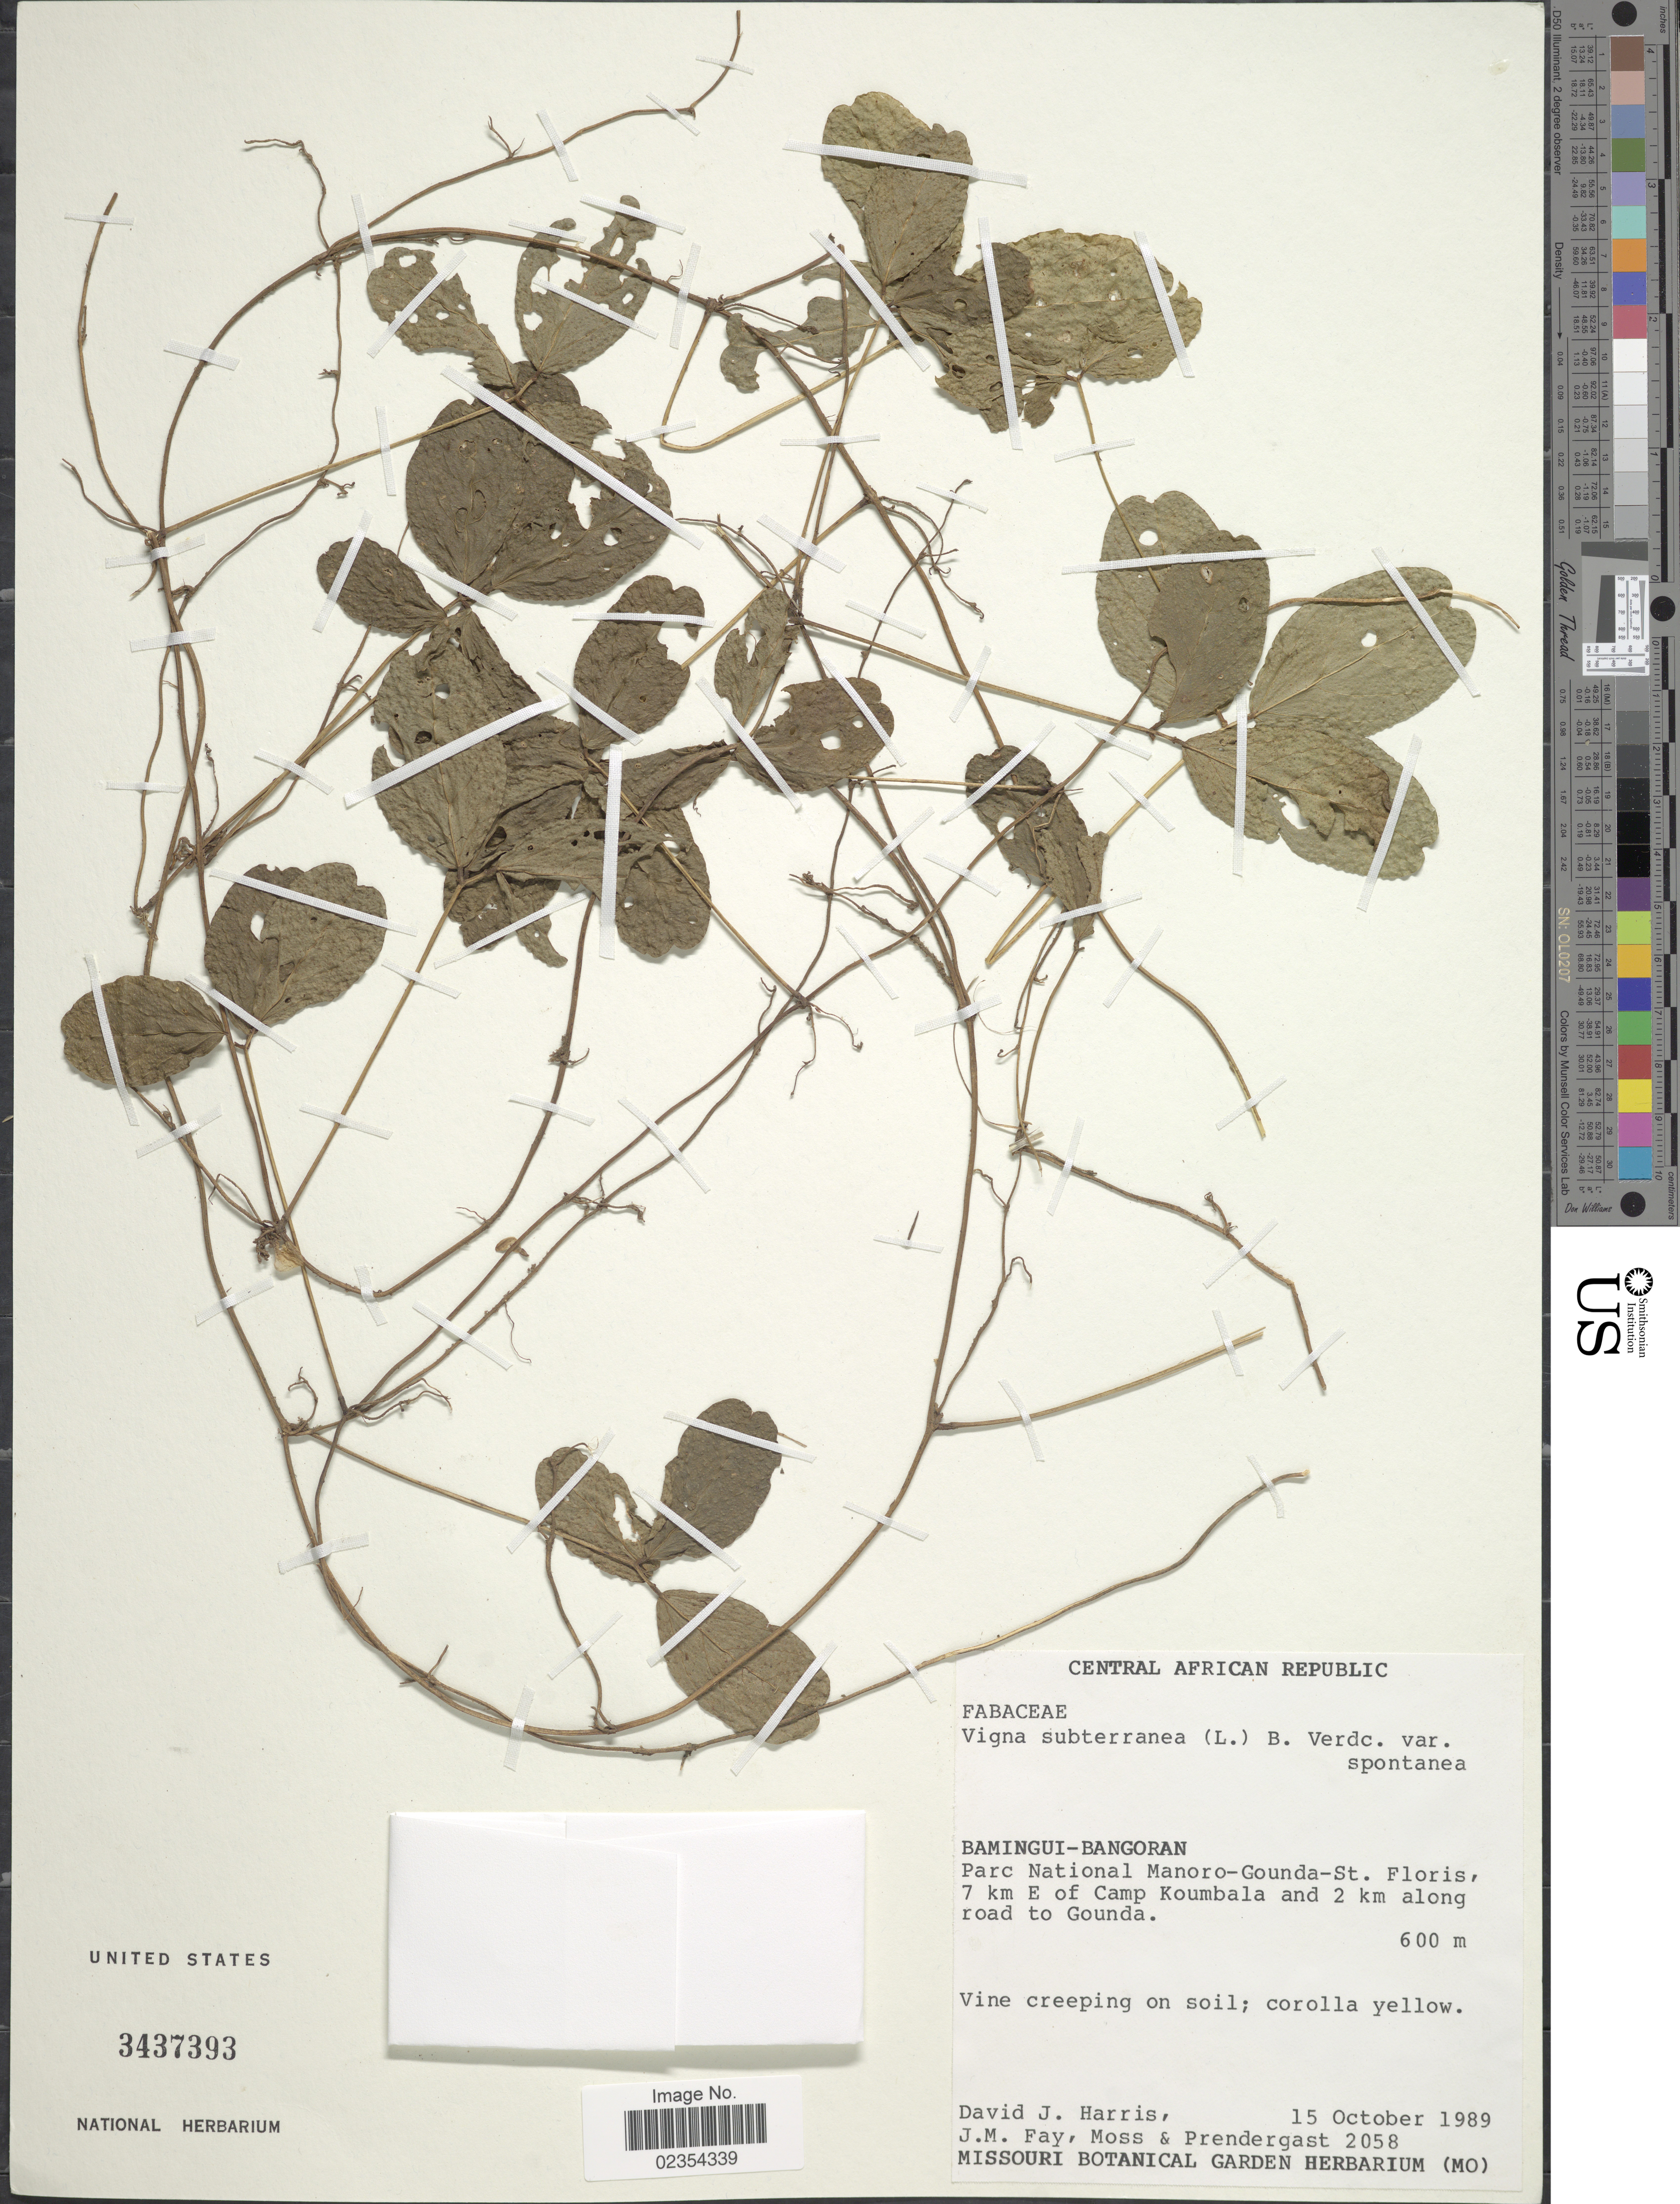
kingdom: Plantae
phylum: Tracheophyta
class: Magnoliopsida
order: Fabales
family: Fabaceae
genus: Vigna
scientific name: Vigna subterranea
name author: (L.) Verdc.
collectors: D. J. Harris, J. M. Fay, M. B. Moss & Prendergast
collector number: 2058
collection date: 1989-10-15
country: Central African Republic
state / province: Bamingui-Bangoran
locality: Parc National Manoro-Gounda-St. Floris, 7 km E of Camp Koumbala and 2 km along road to Gounda.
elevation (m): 600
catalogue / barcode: US 3437393